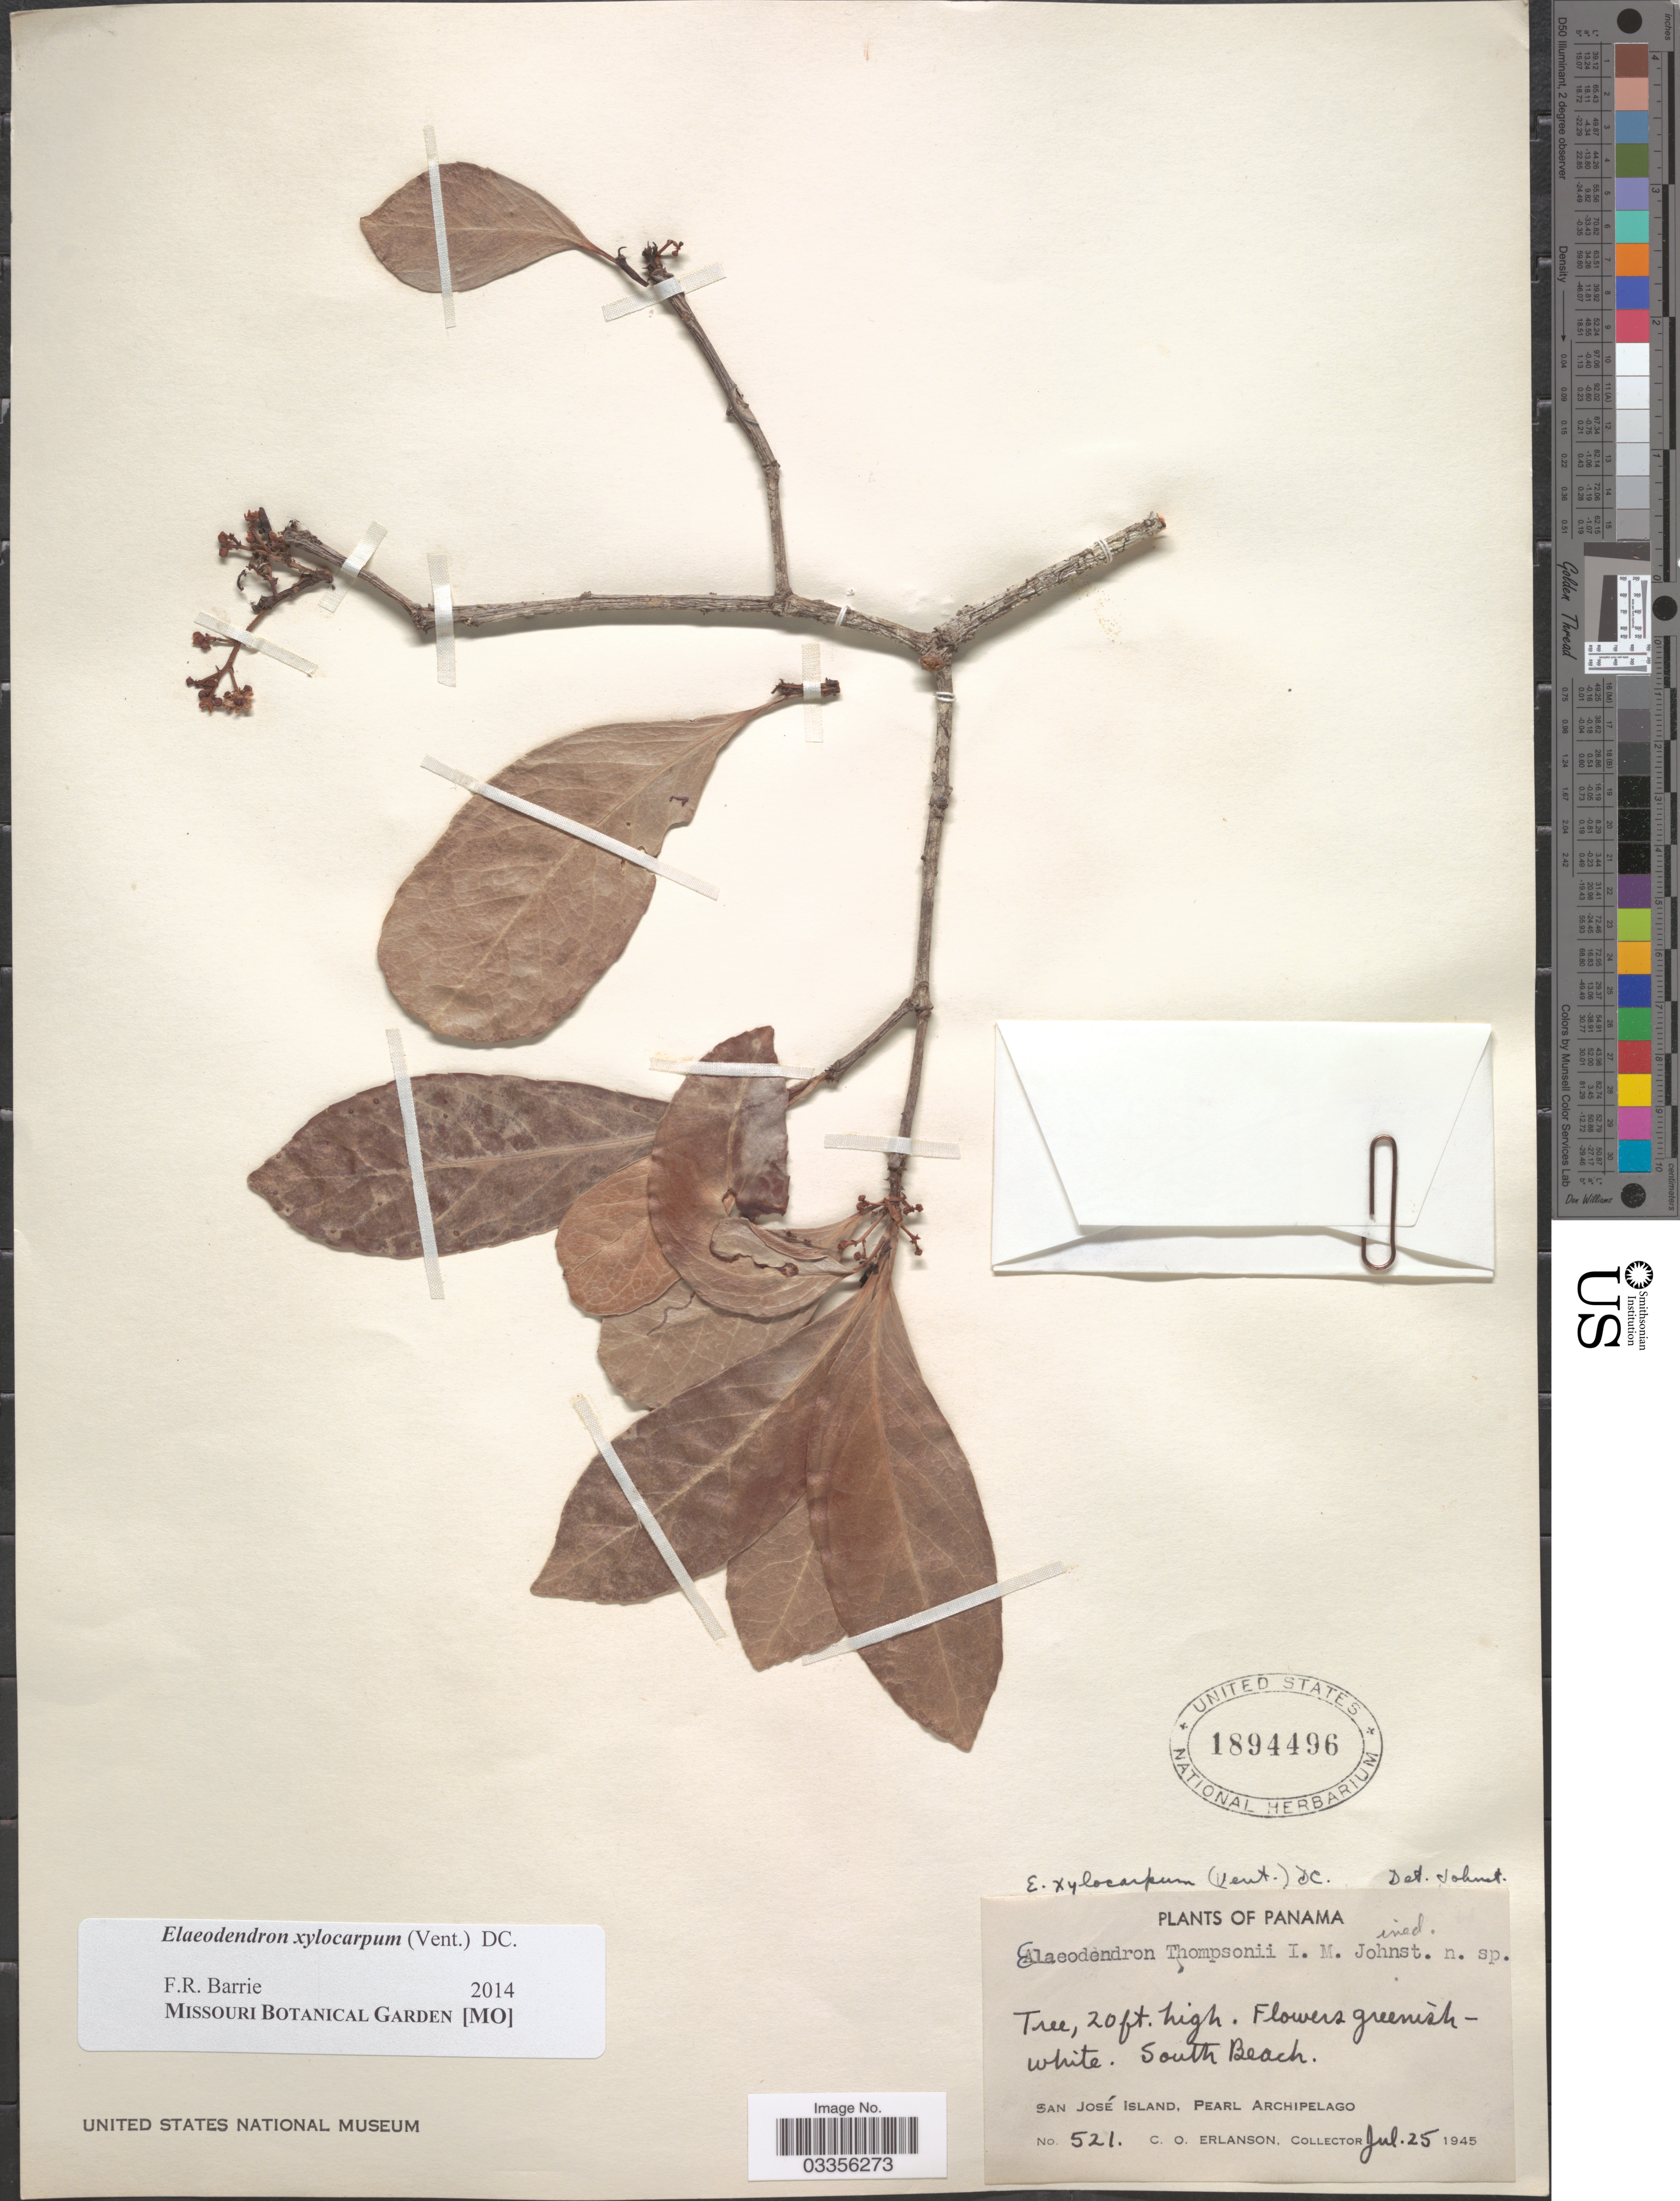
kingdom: Plantae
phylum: Tracheophyta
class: Magnoliopsida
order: Celastrales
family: Celastraceae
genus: Elaeodendron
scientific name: Elaeodendron xylocarpum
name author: (Vent.) DC.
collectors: C. O. Erlanson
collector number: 521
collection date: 1945-07-25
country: Panama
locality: South Beach. San José Island, Pearl Archipelago.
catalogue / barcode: US 1894496